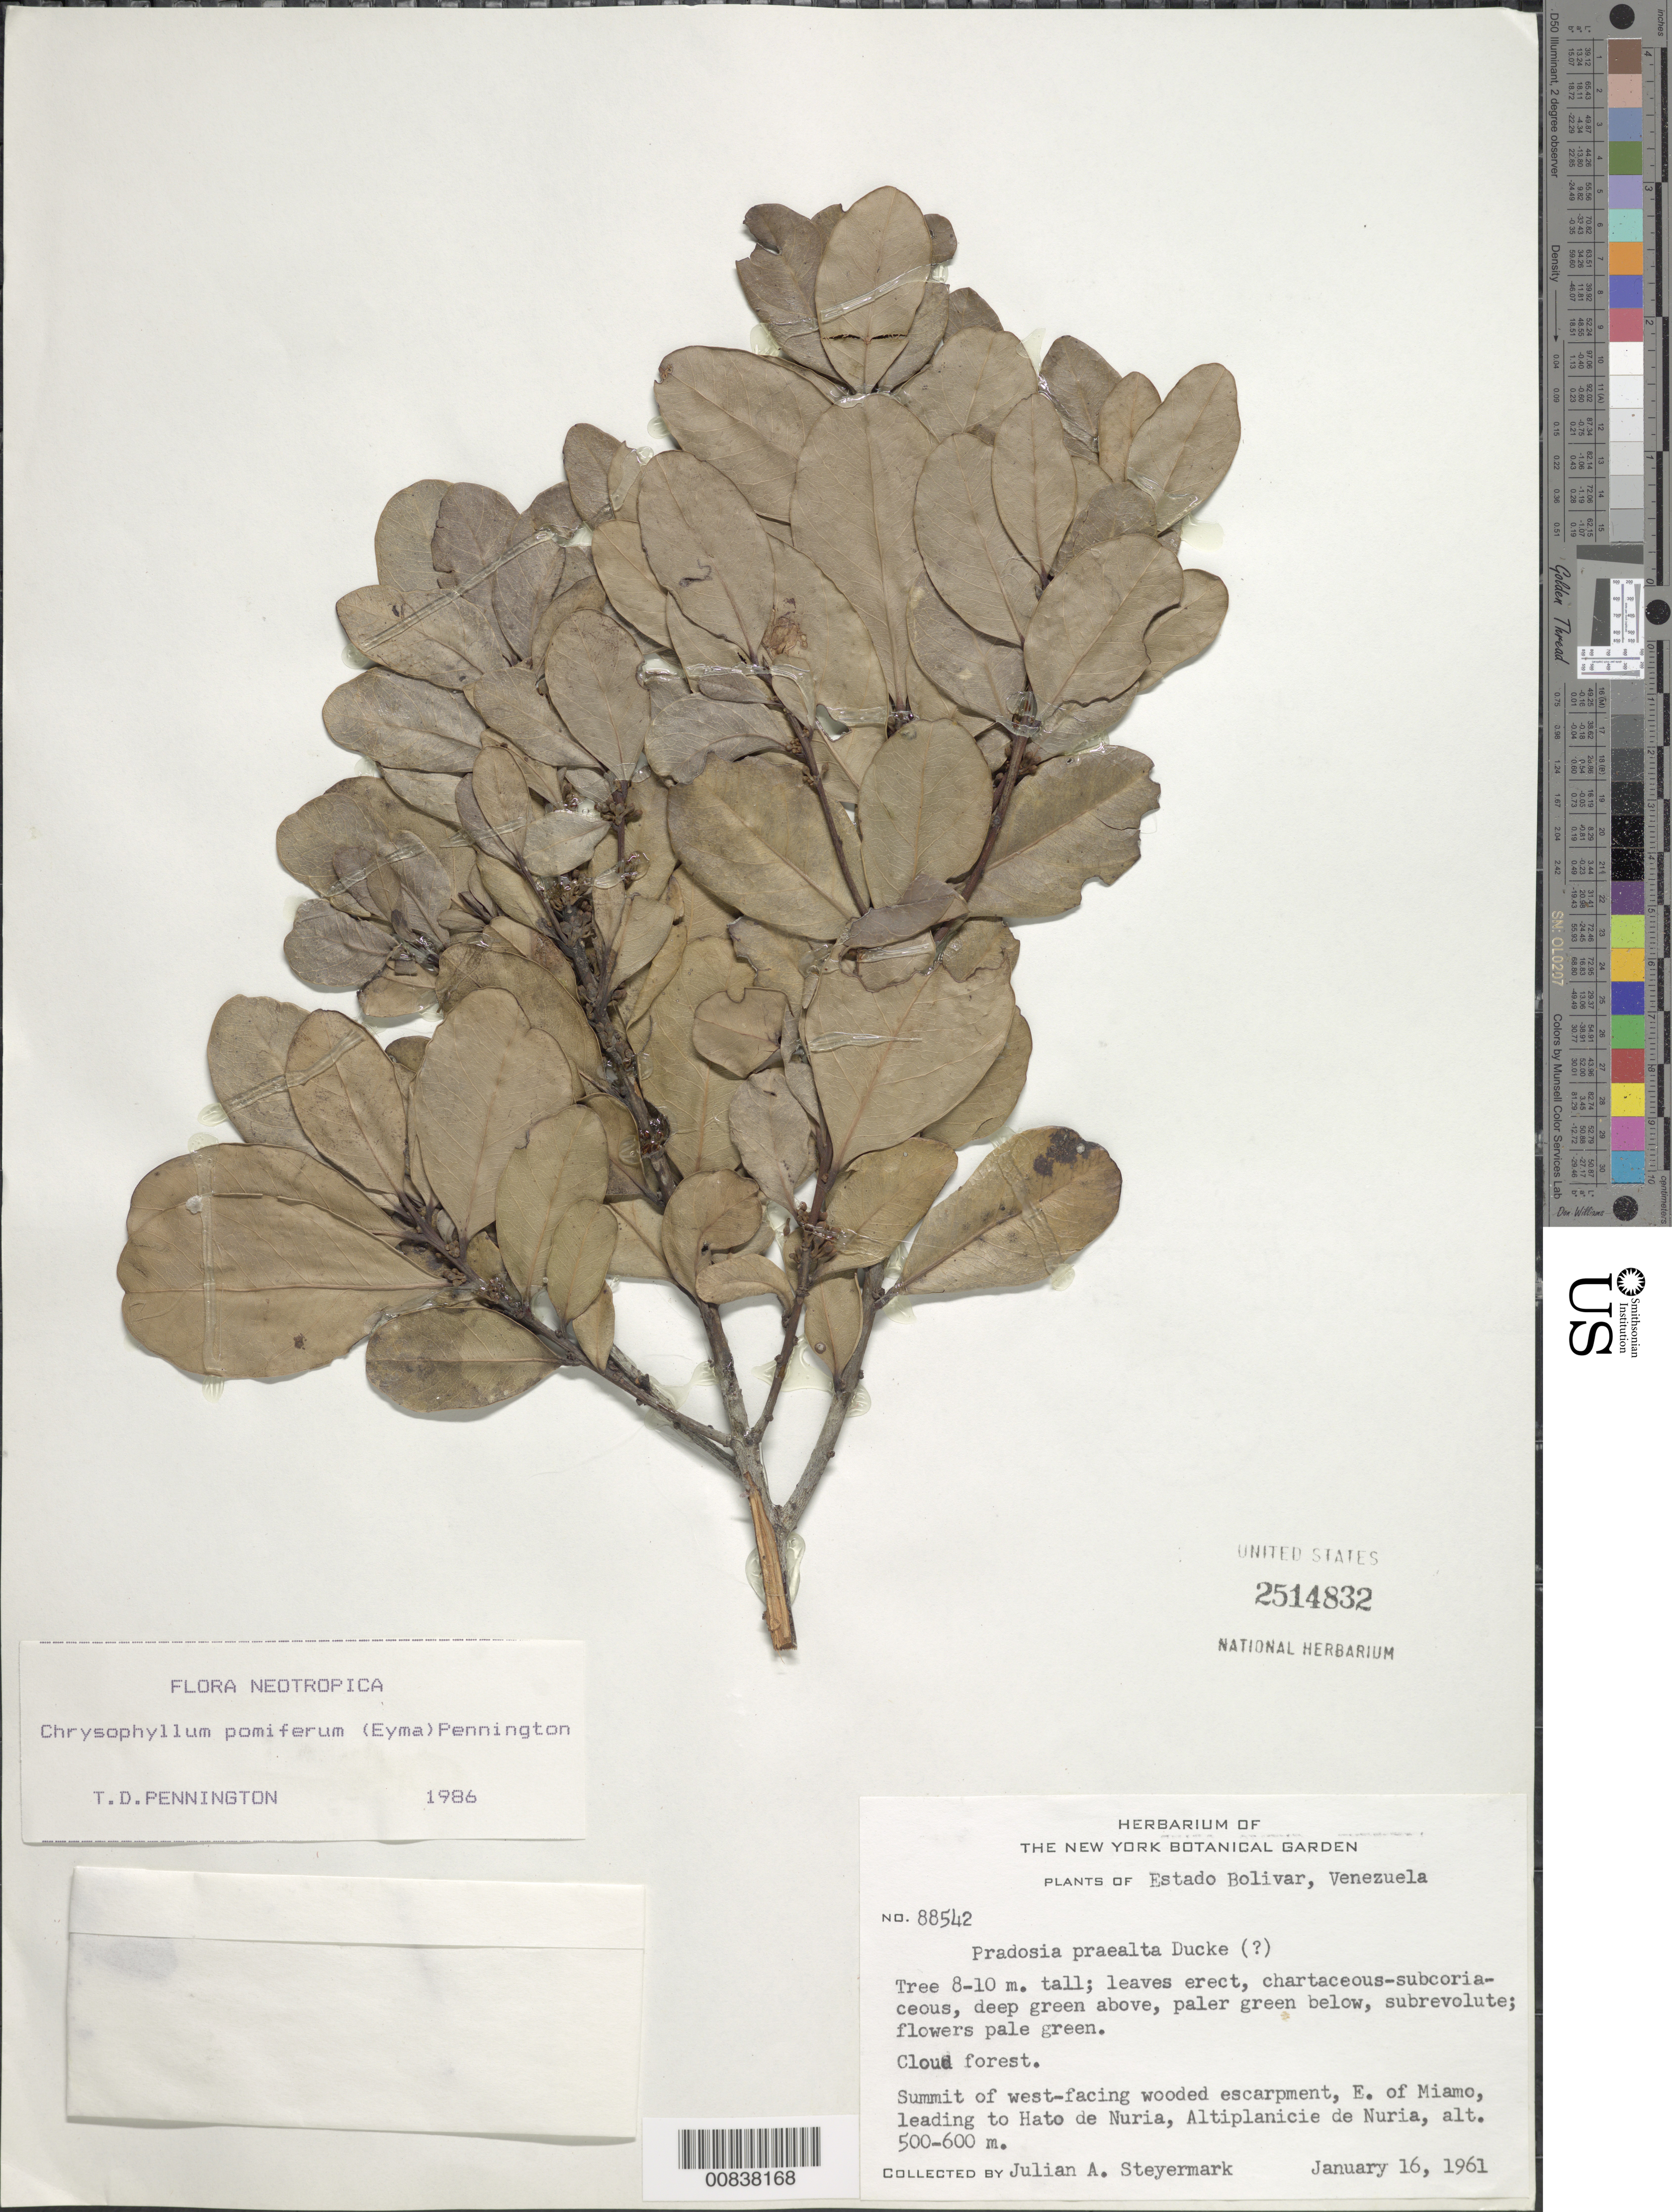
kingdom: Plantae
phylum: Tracheophyta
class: Magnoliopsida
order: Ericales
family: Sapotaceae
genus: Chrysophyllum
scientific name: Chrysophyllum pomiferum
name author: (Eyma) T.D. Penn.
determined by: Pennington, T. D., (K)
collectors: J. Steyermark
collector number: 88542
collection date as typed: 16-Jan-61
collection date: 1961-01-16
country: Venezuela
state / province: Bolívar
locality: Miamo, E of, leading to Hato de Nuria, Altiplanicie de Nuria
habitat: Summit of west-facing escarpment, cloud forest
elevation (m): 500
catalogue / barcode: US 2514832